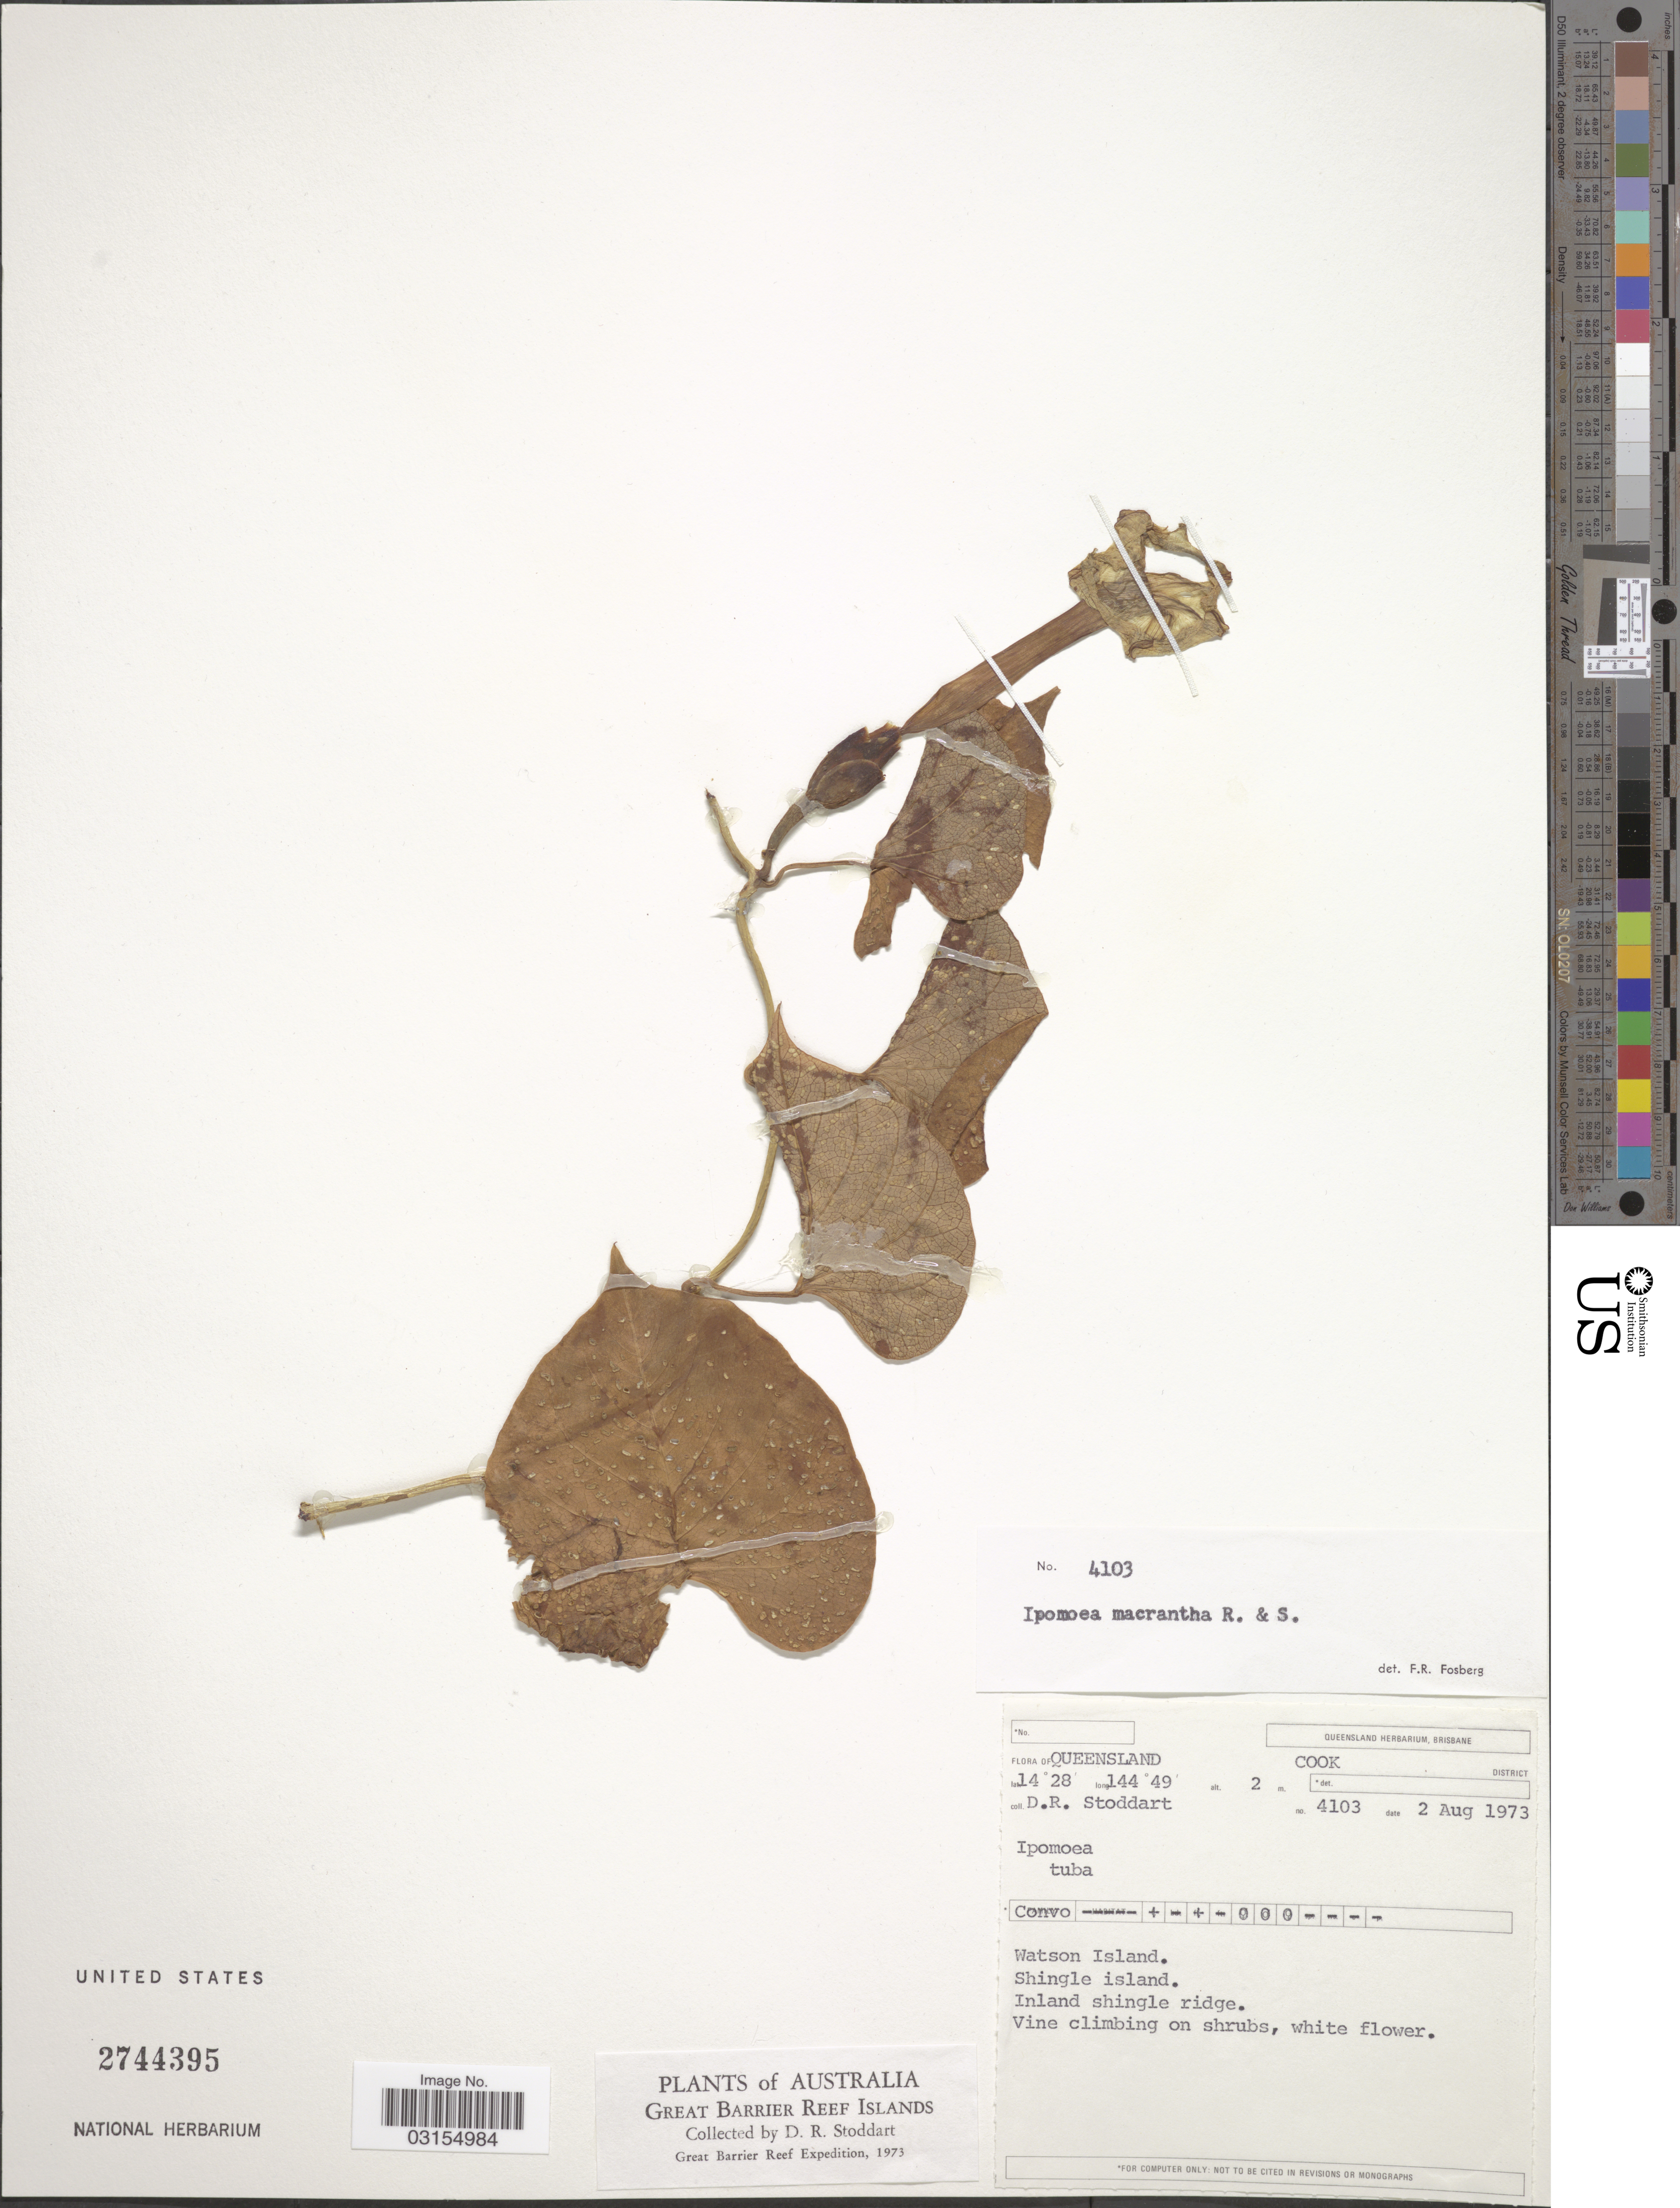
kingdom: Plantae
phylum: Tracheophyta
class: Magnoliopsida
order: Solanales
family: Convolvulaceae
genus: Ipomoea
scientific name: Ipomoea violacea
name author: L.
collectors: D. R. Stoddart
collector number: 4103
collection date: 1973-08-02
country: Australia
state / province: Queensland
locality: Great Barrier Reef Islands. Cook District, Watson Island, Shingle island.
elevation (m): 2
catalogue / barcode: US 2744395